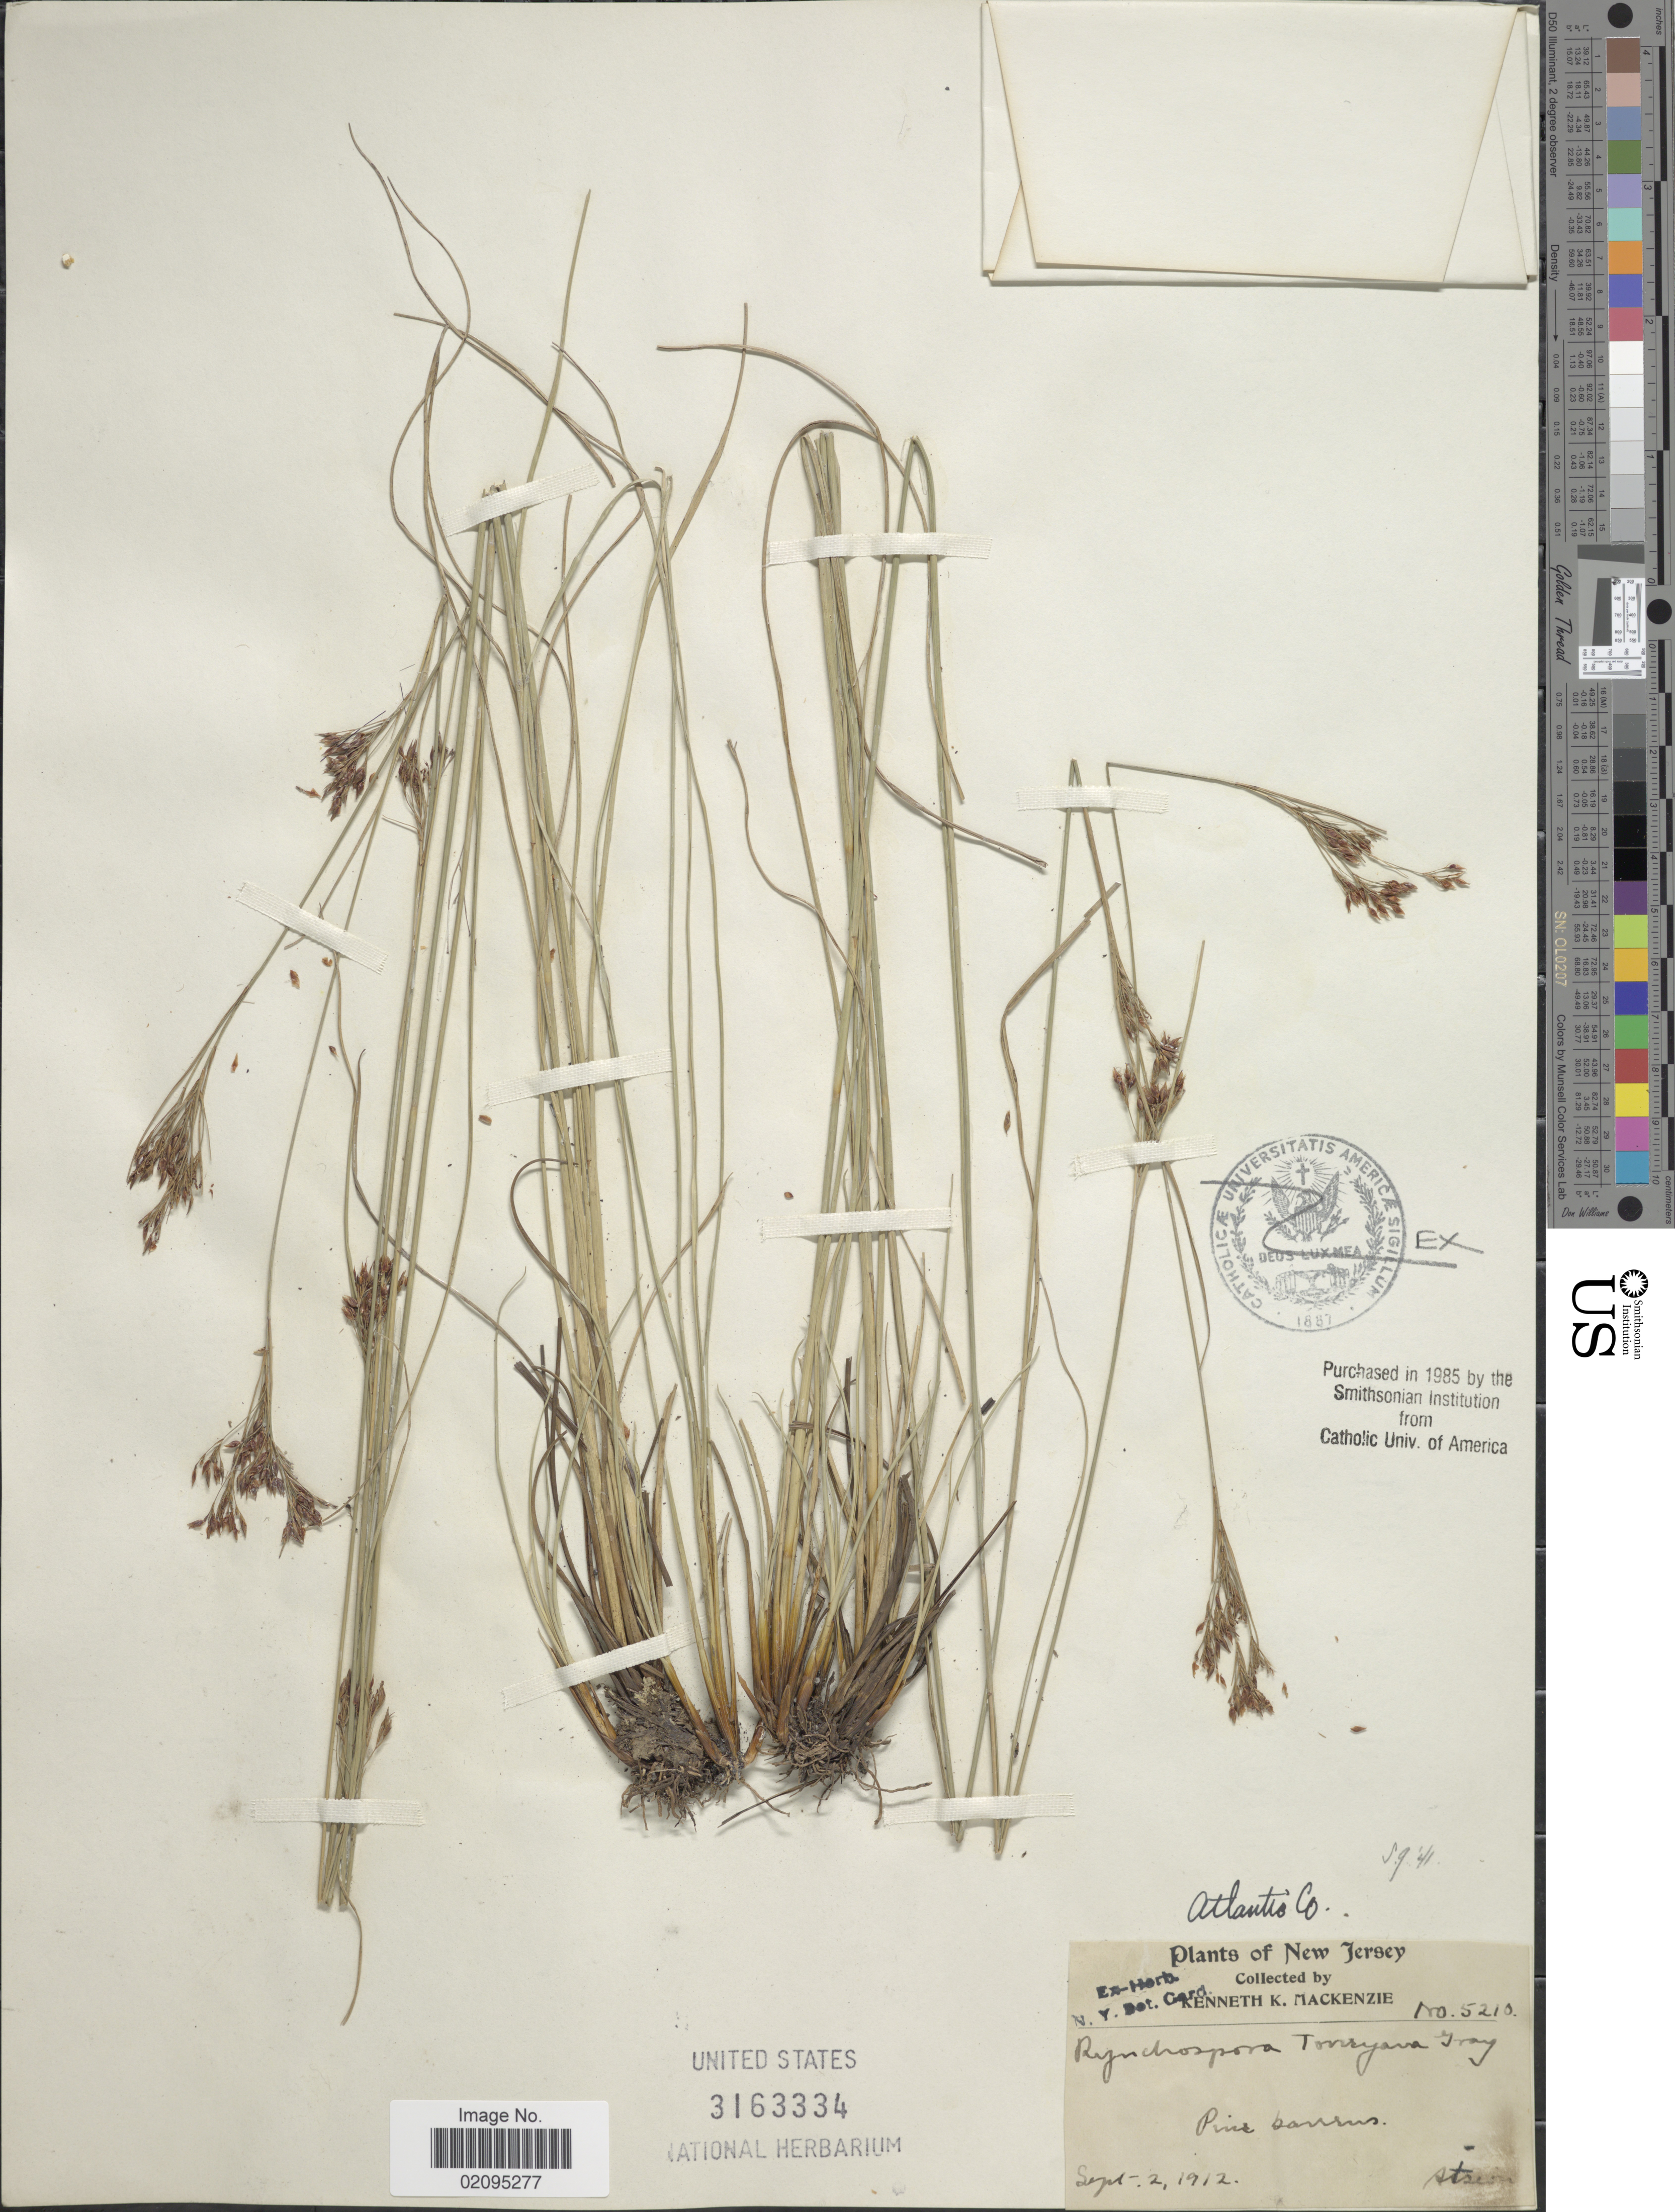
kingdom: Plantae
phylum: Tracheophyta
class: Liliopsida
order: Poales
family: Cyperaceae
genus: Rhynchospora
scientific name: Rhynchospora torreyana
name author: A. Gray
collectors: K. K. Mackenzie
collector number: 5210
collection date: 1912-09-02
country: United States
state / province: New Jersey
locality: Atlantic Co., pine barrens, Atsion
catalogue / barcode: US 3163334